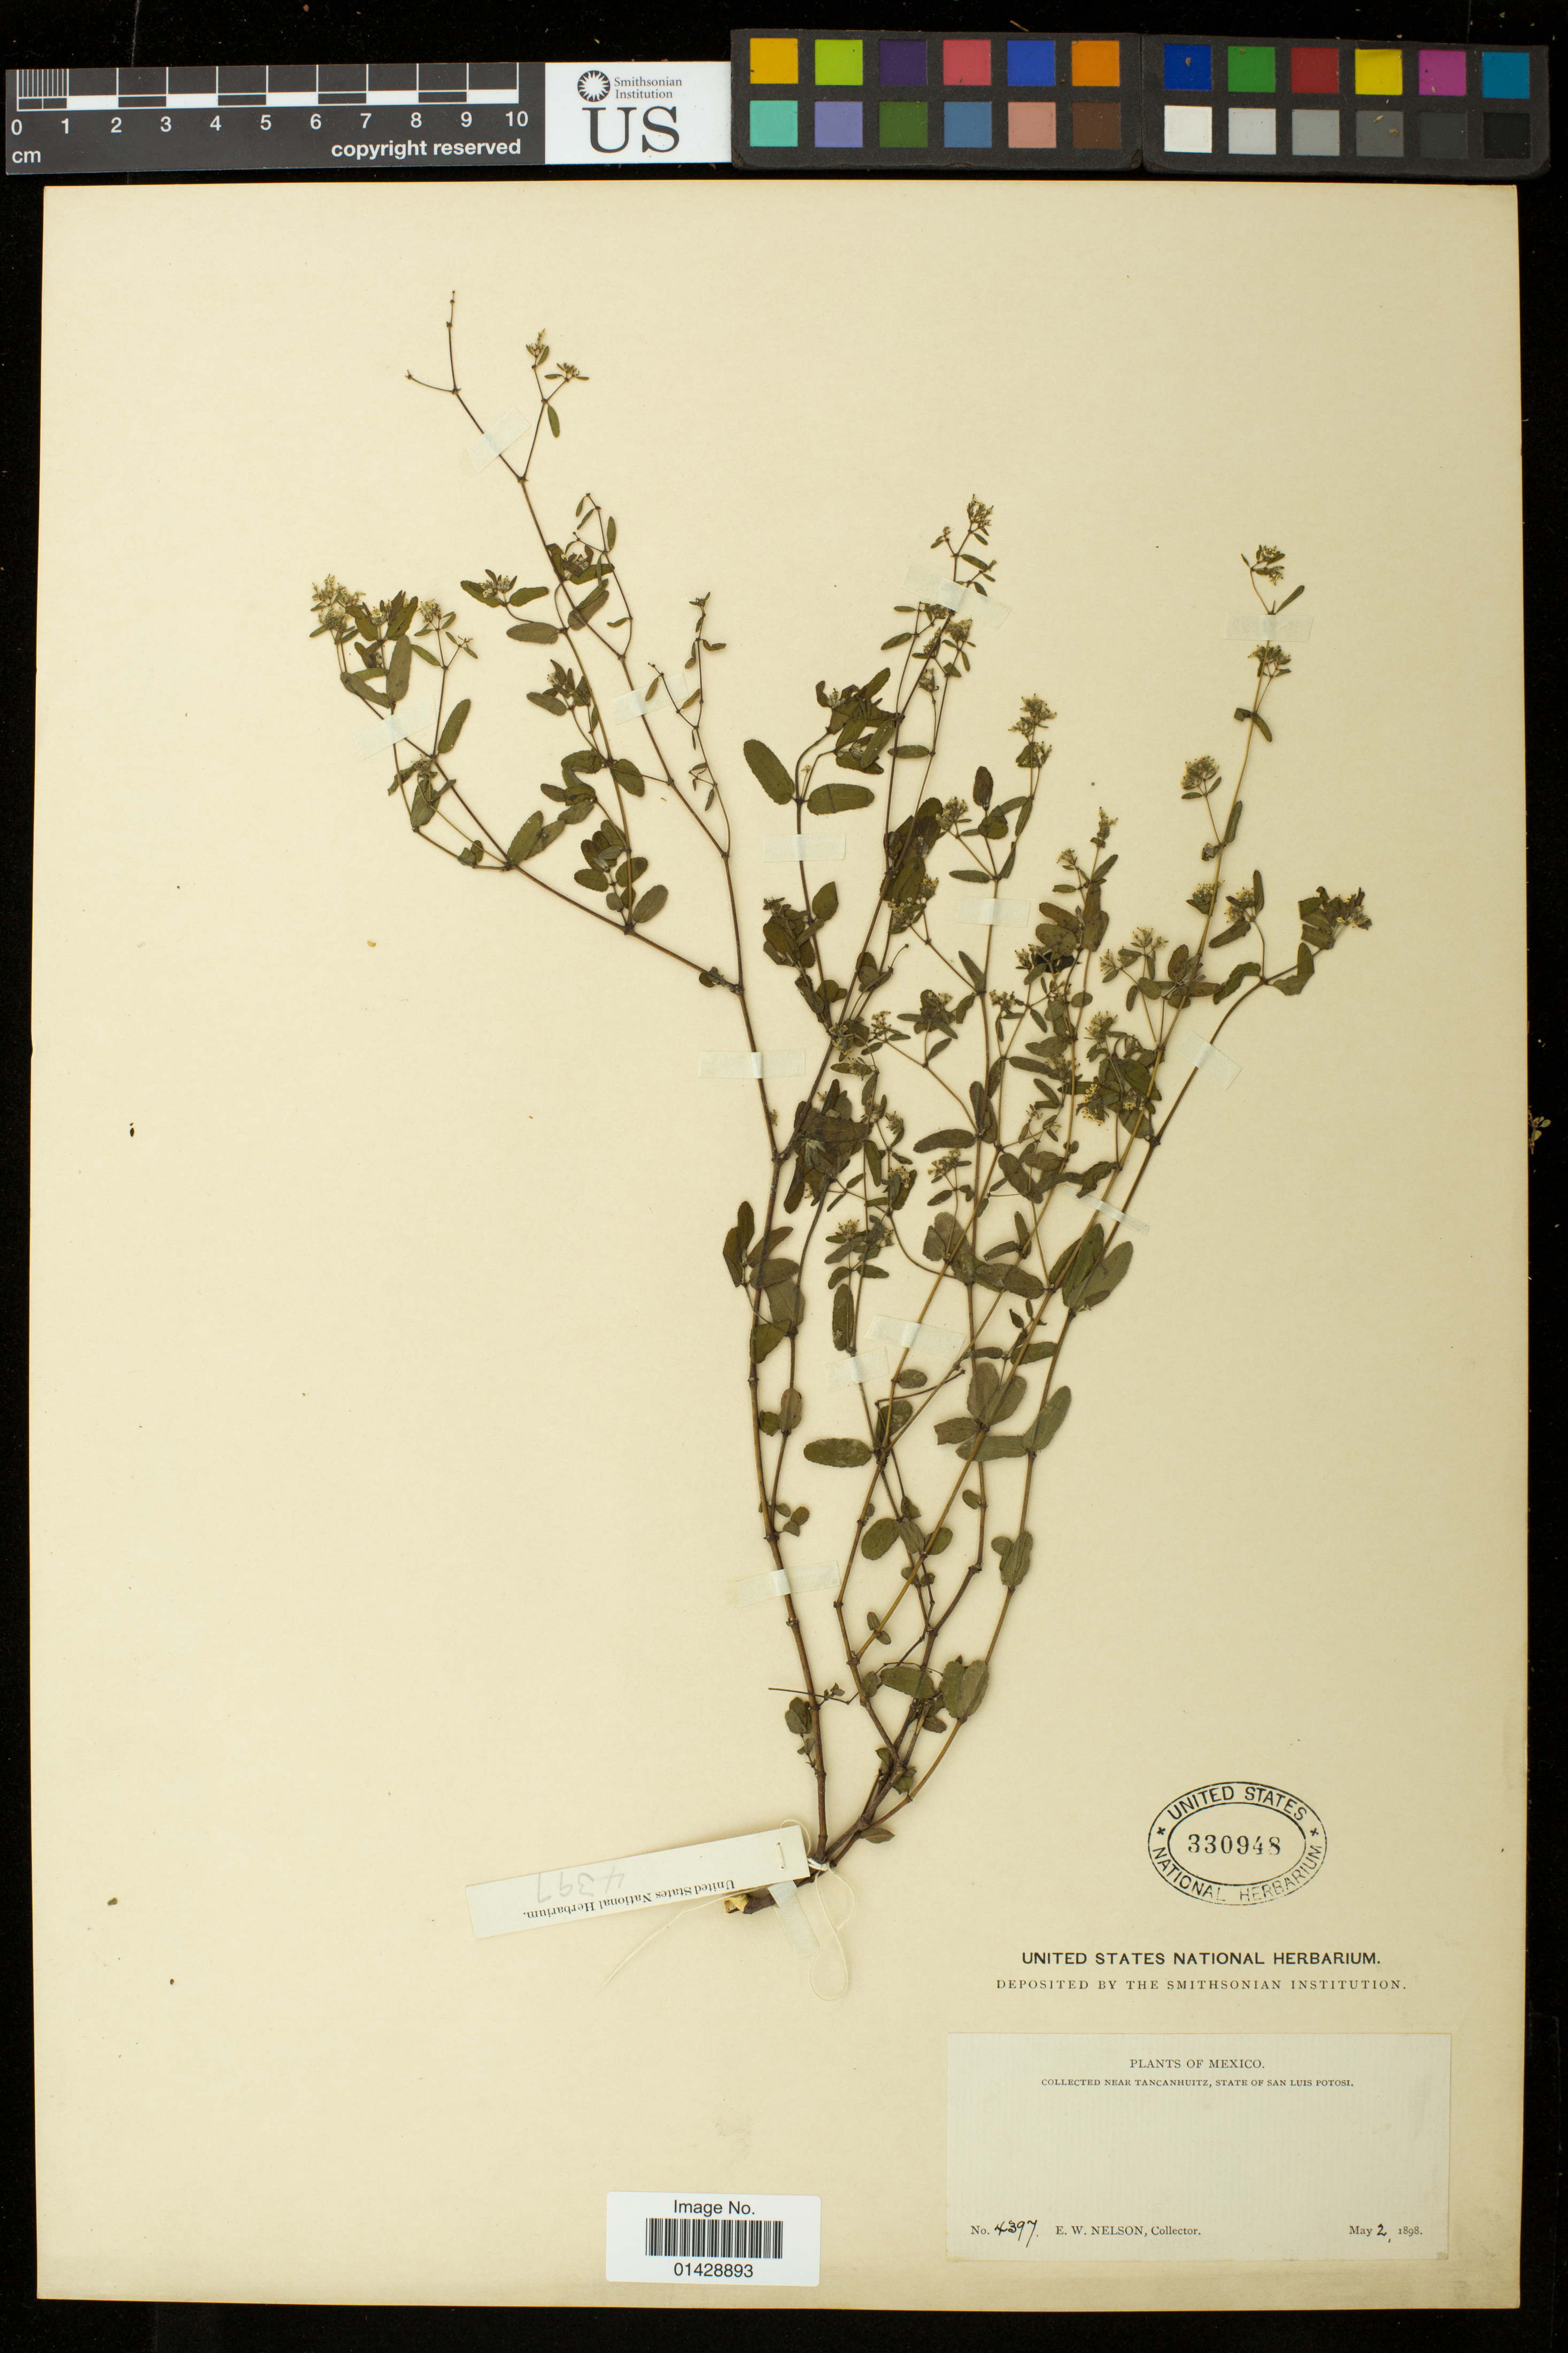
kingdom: Plantae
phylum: Tracheophyta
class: Magnoliopsida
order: Malpighiales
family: Euphorbiaceae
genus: Euphorbia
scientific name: Euphorbia lasiocarpa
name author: Klotzsch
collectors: E. W. Nelson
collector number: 4397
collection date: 1898-05-02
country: Mexico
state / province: San Luis Potosí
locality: Near Tancanhuitz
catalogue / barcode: US 330948